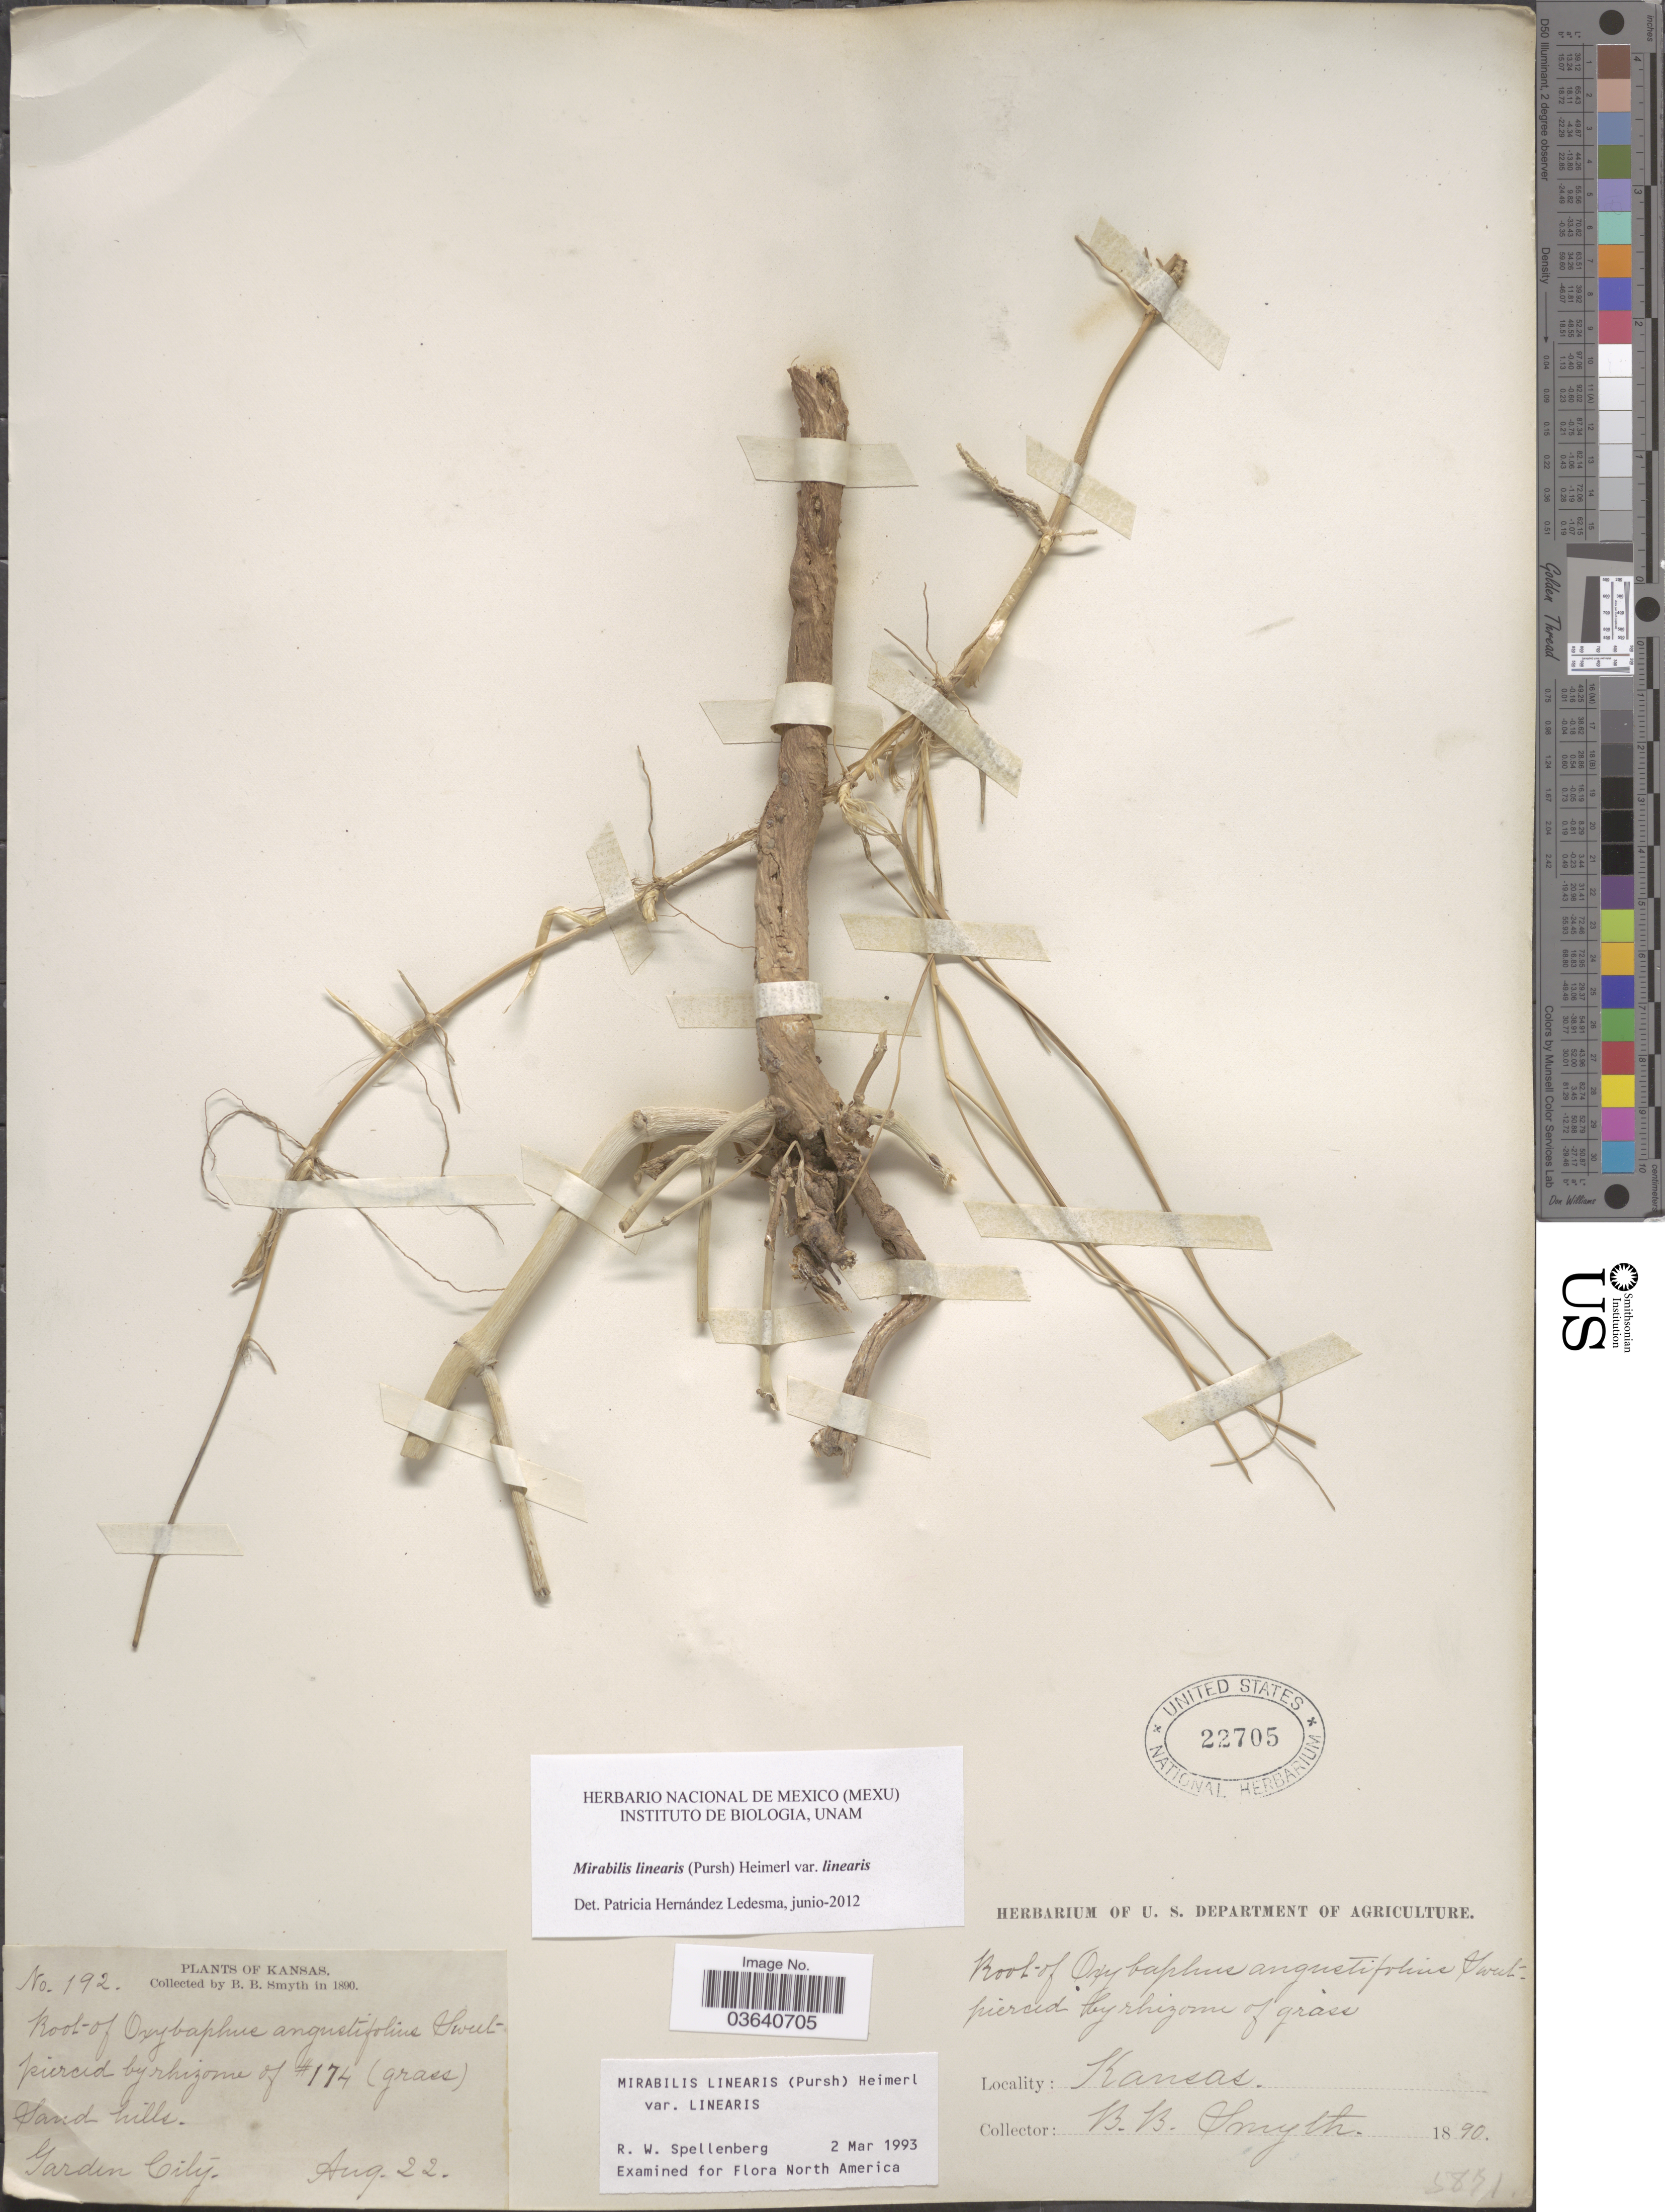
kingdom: Plantae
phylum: Tracheophyta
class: Magnoliopsida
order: Caryophyllales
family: Nyctaginaceae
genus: Mirabilis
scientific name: Mirabilis linearis var. linearis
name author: (Pursh) Heimerl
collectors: B. Smyth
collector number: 192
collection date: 1890-08-22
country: United States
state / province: Kansas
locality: Sand hills. Garden City.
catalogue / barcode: US 22705